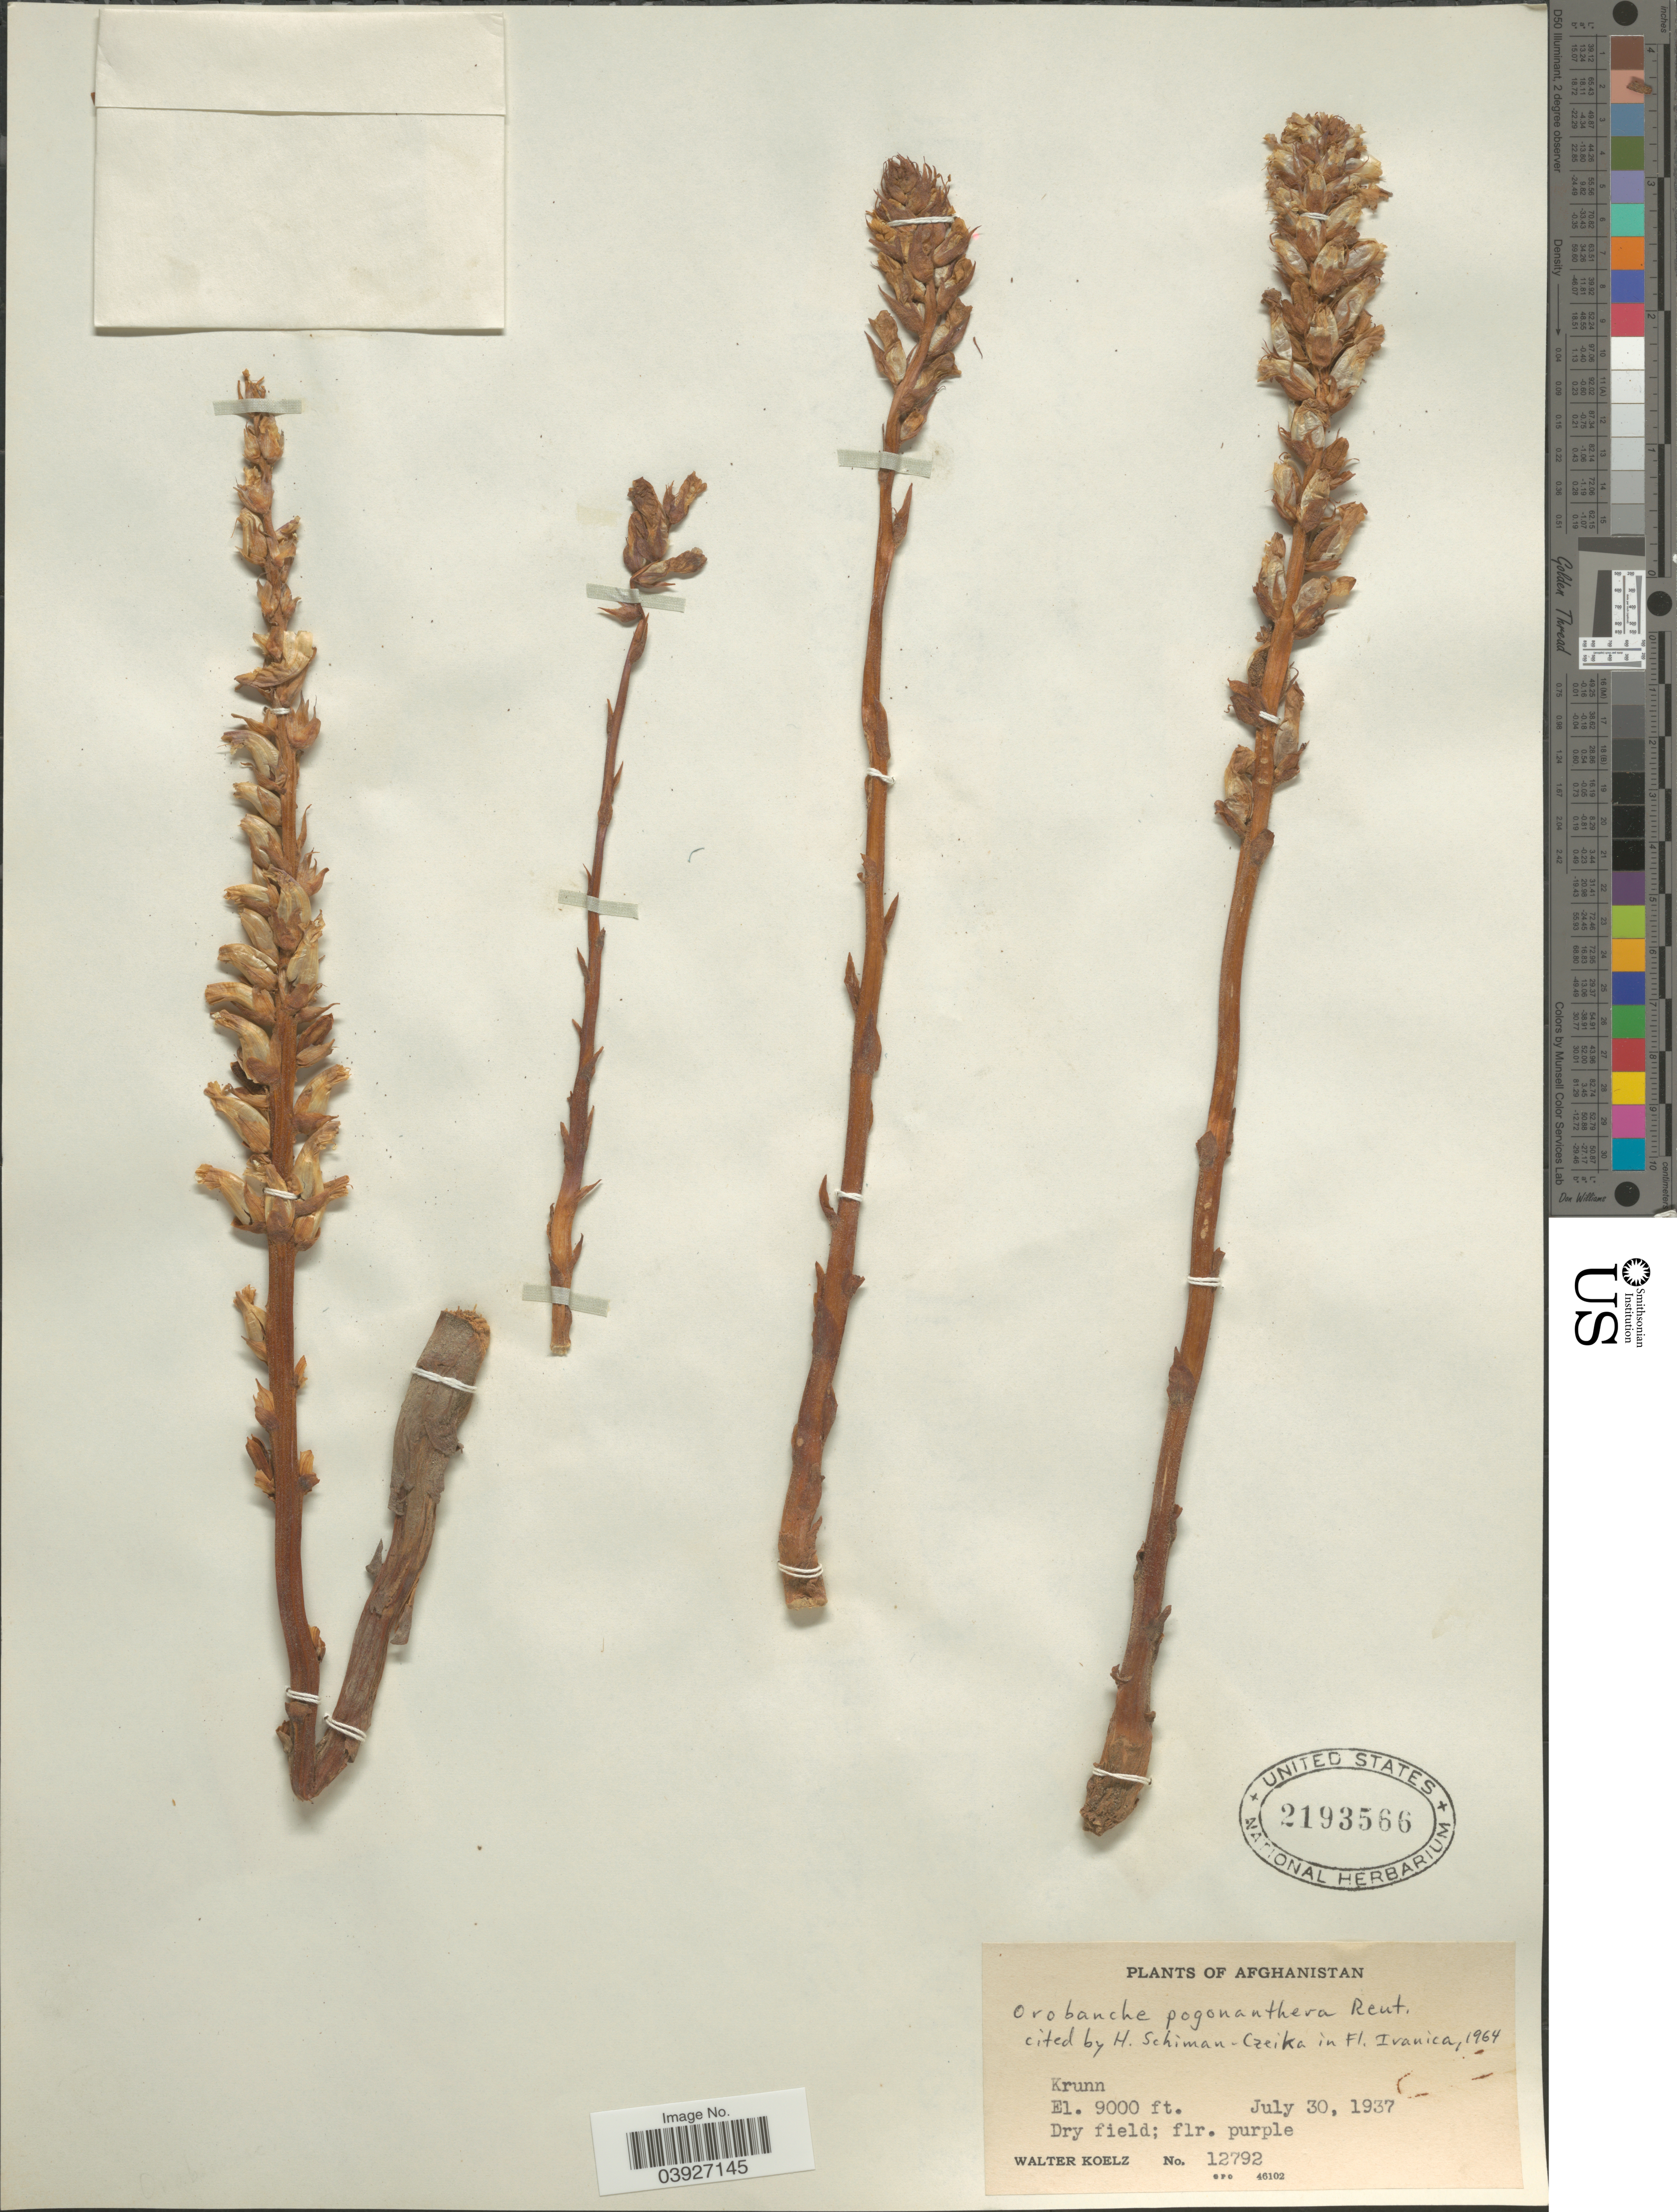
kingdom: Plantae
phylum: Tracheophyta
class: Magnoliopsida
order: Lamiales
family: Orobanchaceae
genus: Orobanche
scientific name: Orobanche pogonanthera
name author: Reut.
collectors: W. N. Koelz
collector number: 12792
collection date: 1937-07-30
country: Afghanistan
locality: Krunn.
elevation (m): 2743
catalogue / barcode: US 2193566